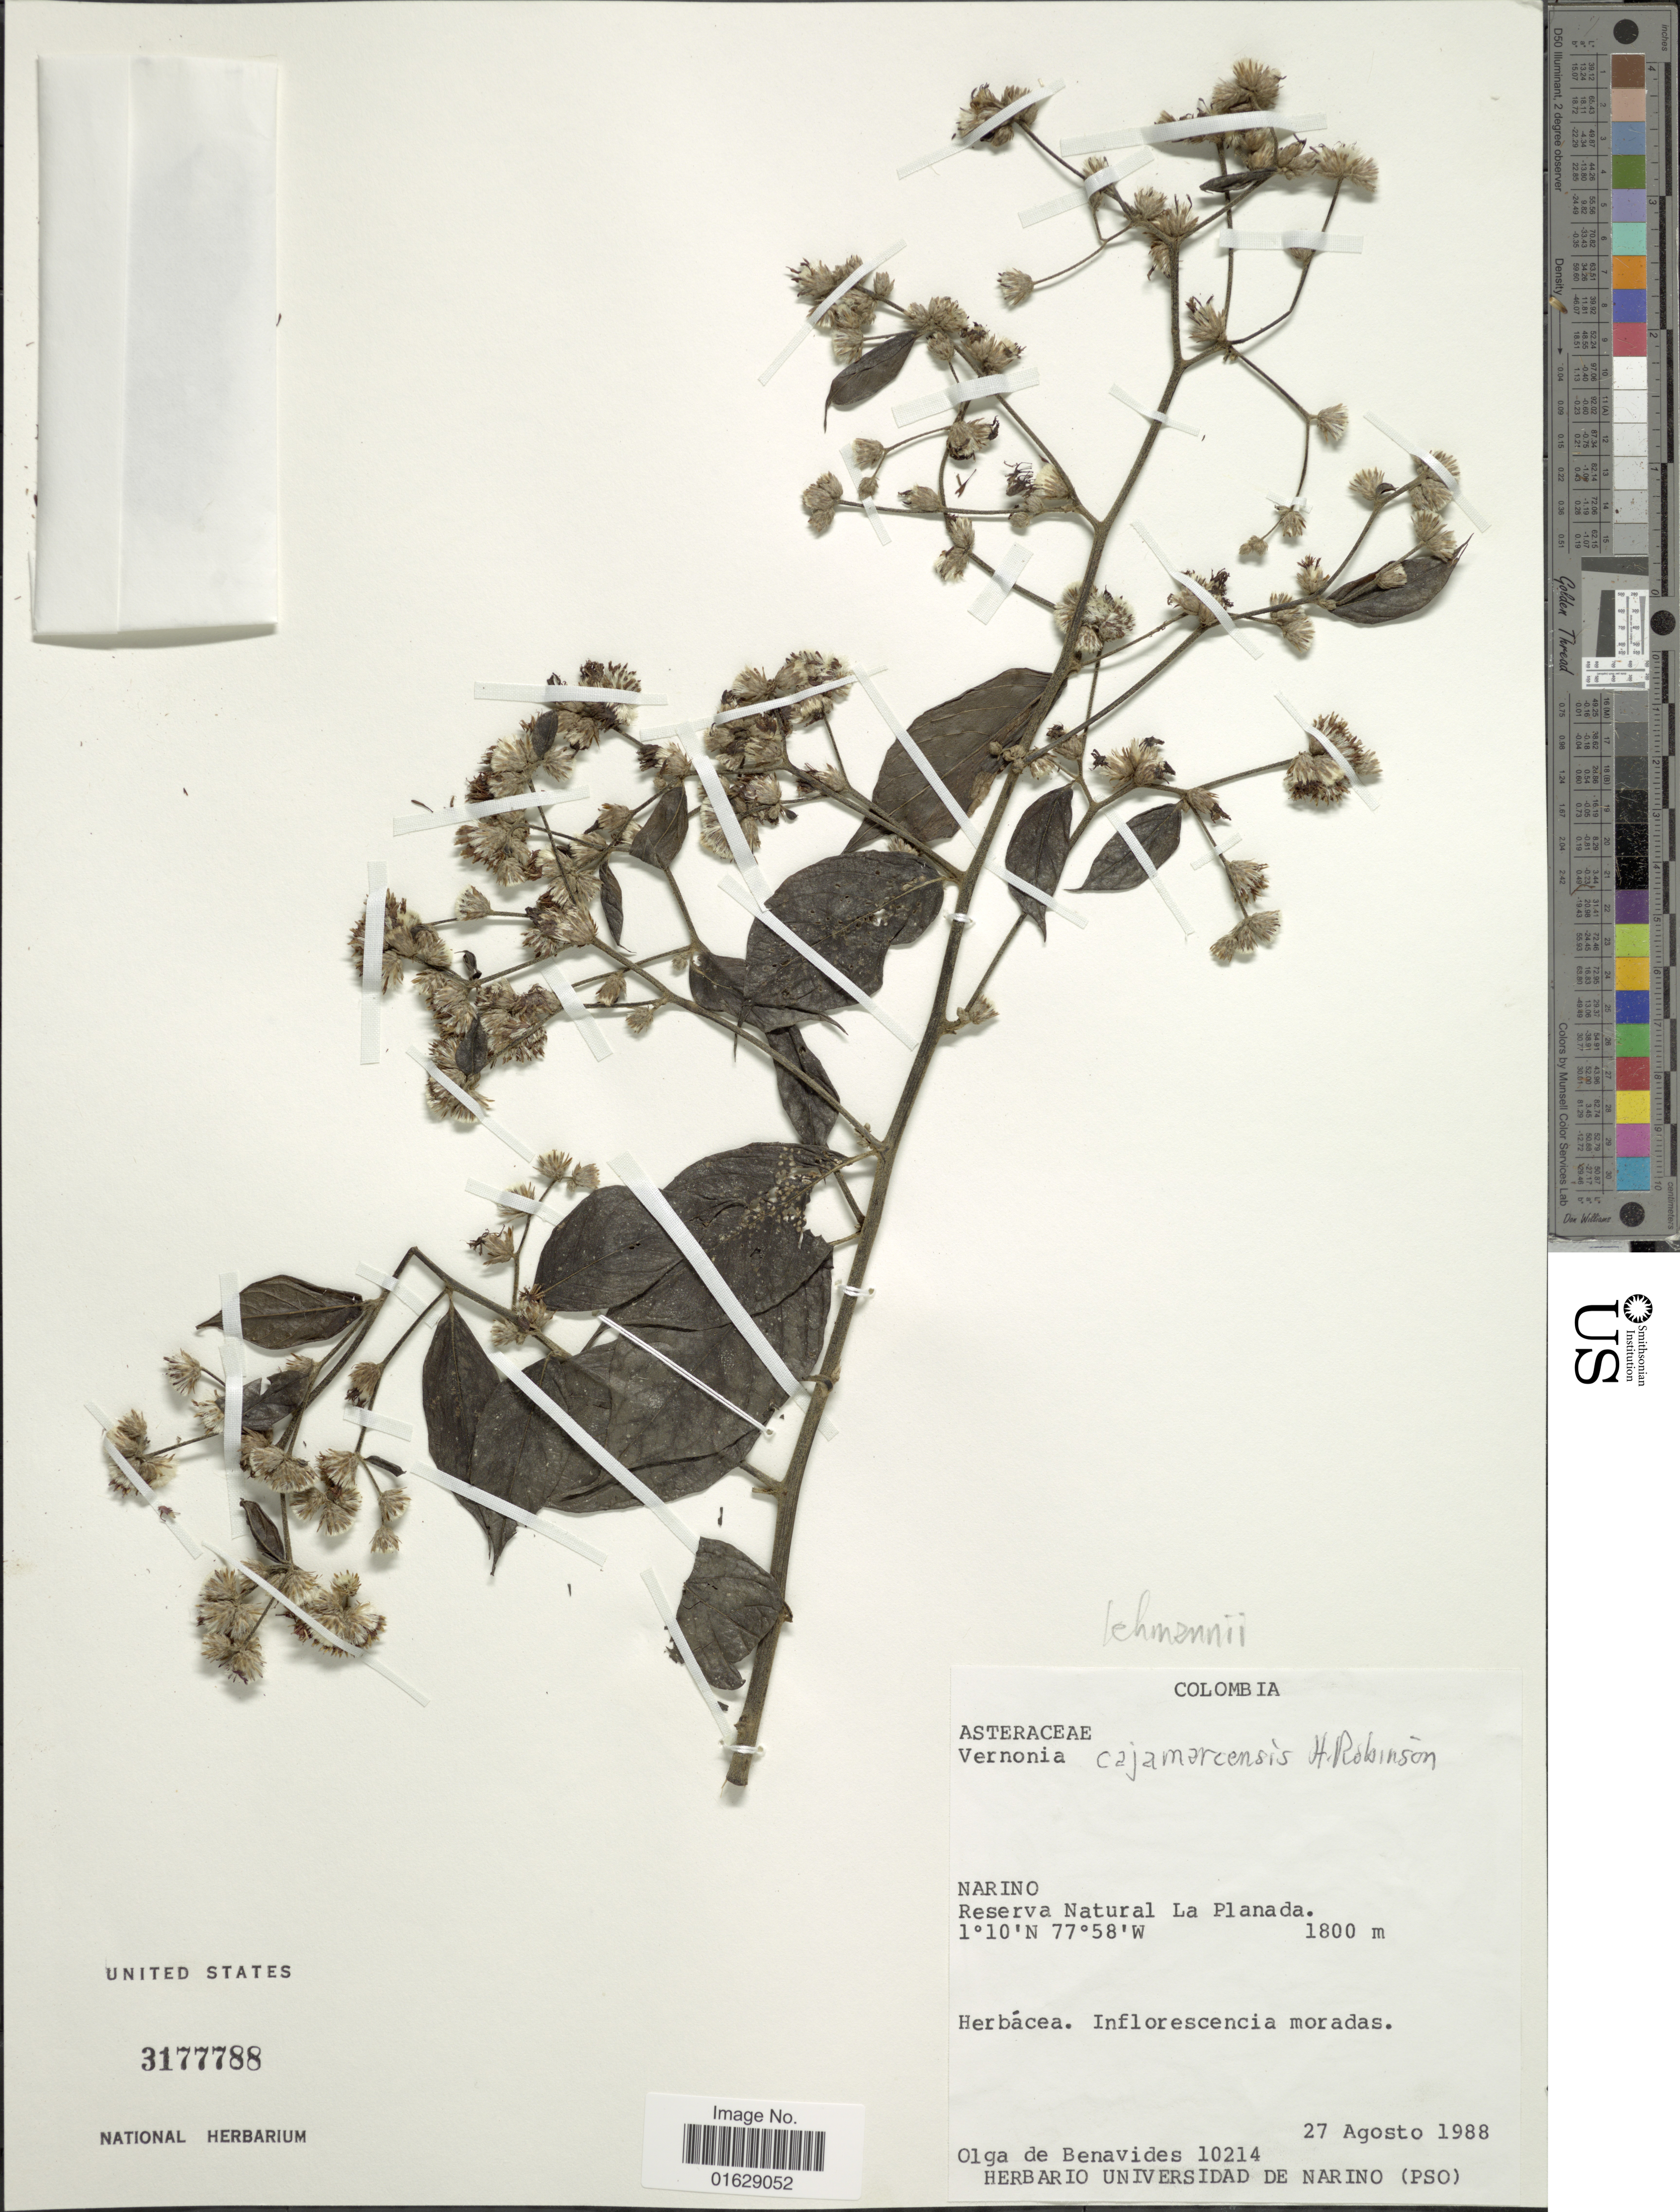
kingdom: Plantae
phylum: Tracheophyta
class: Magnoliopsida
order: Asterales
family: Asteraceae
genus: Lepidaploa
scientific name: Lepidaploa lehmannii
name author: (Hieron.) H. Rob.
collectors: Olga S. de Benavides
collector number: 10214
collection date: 1988-08-27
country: Colombia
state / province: Nariño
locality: Reserva Natural La Planada.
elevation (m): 1800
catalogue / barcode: US 3177788